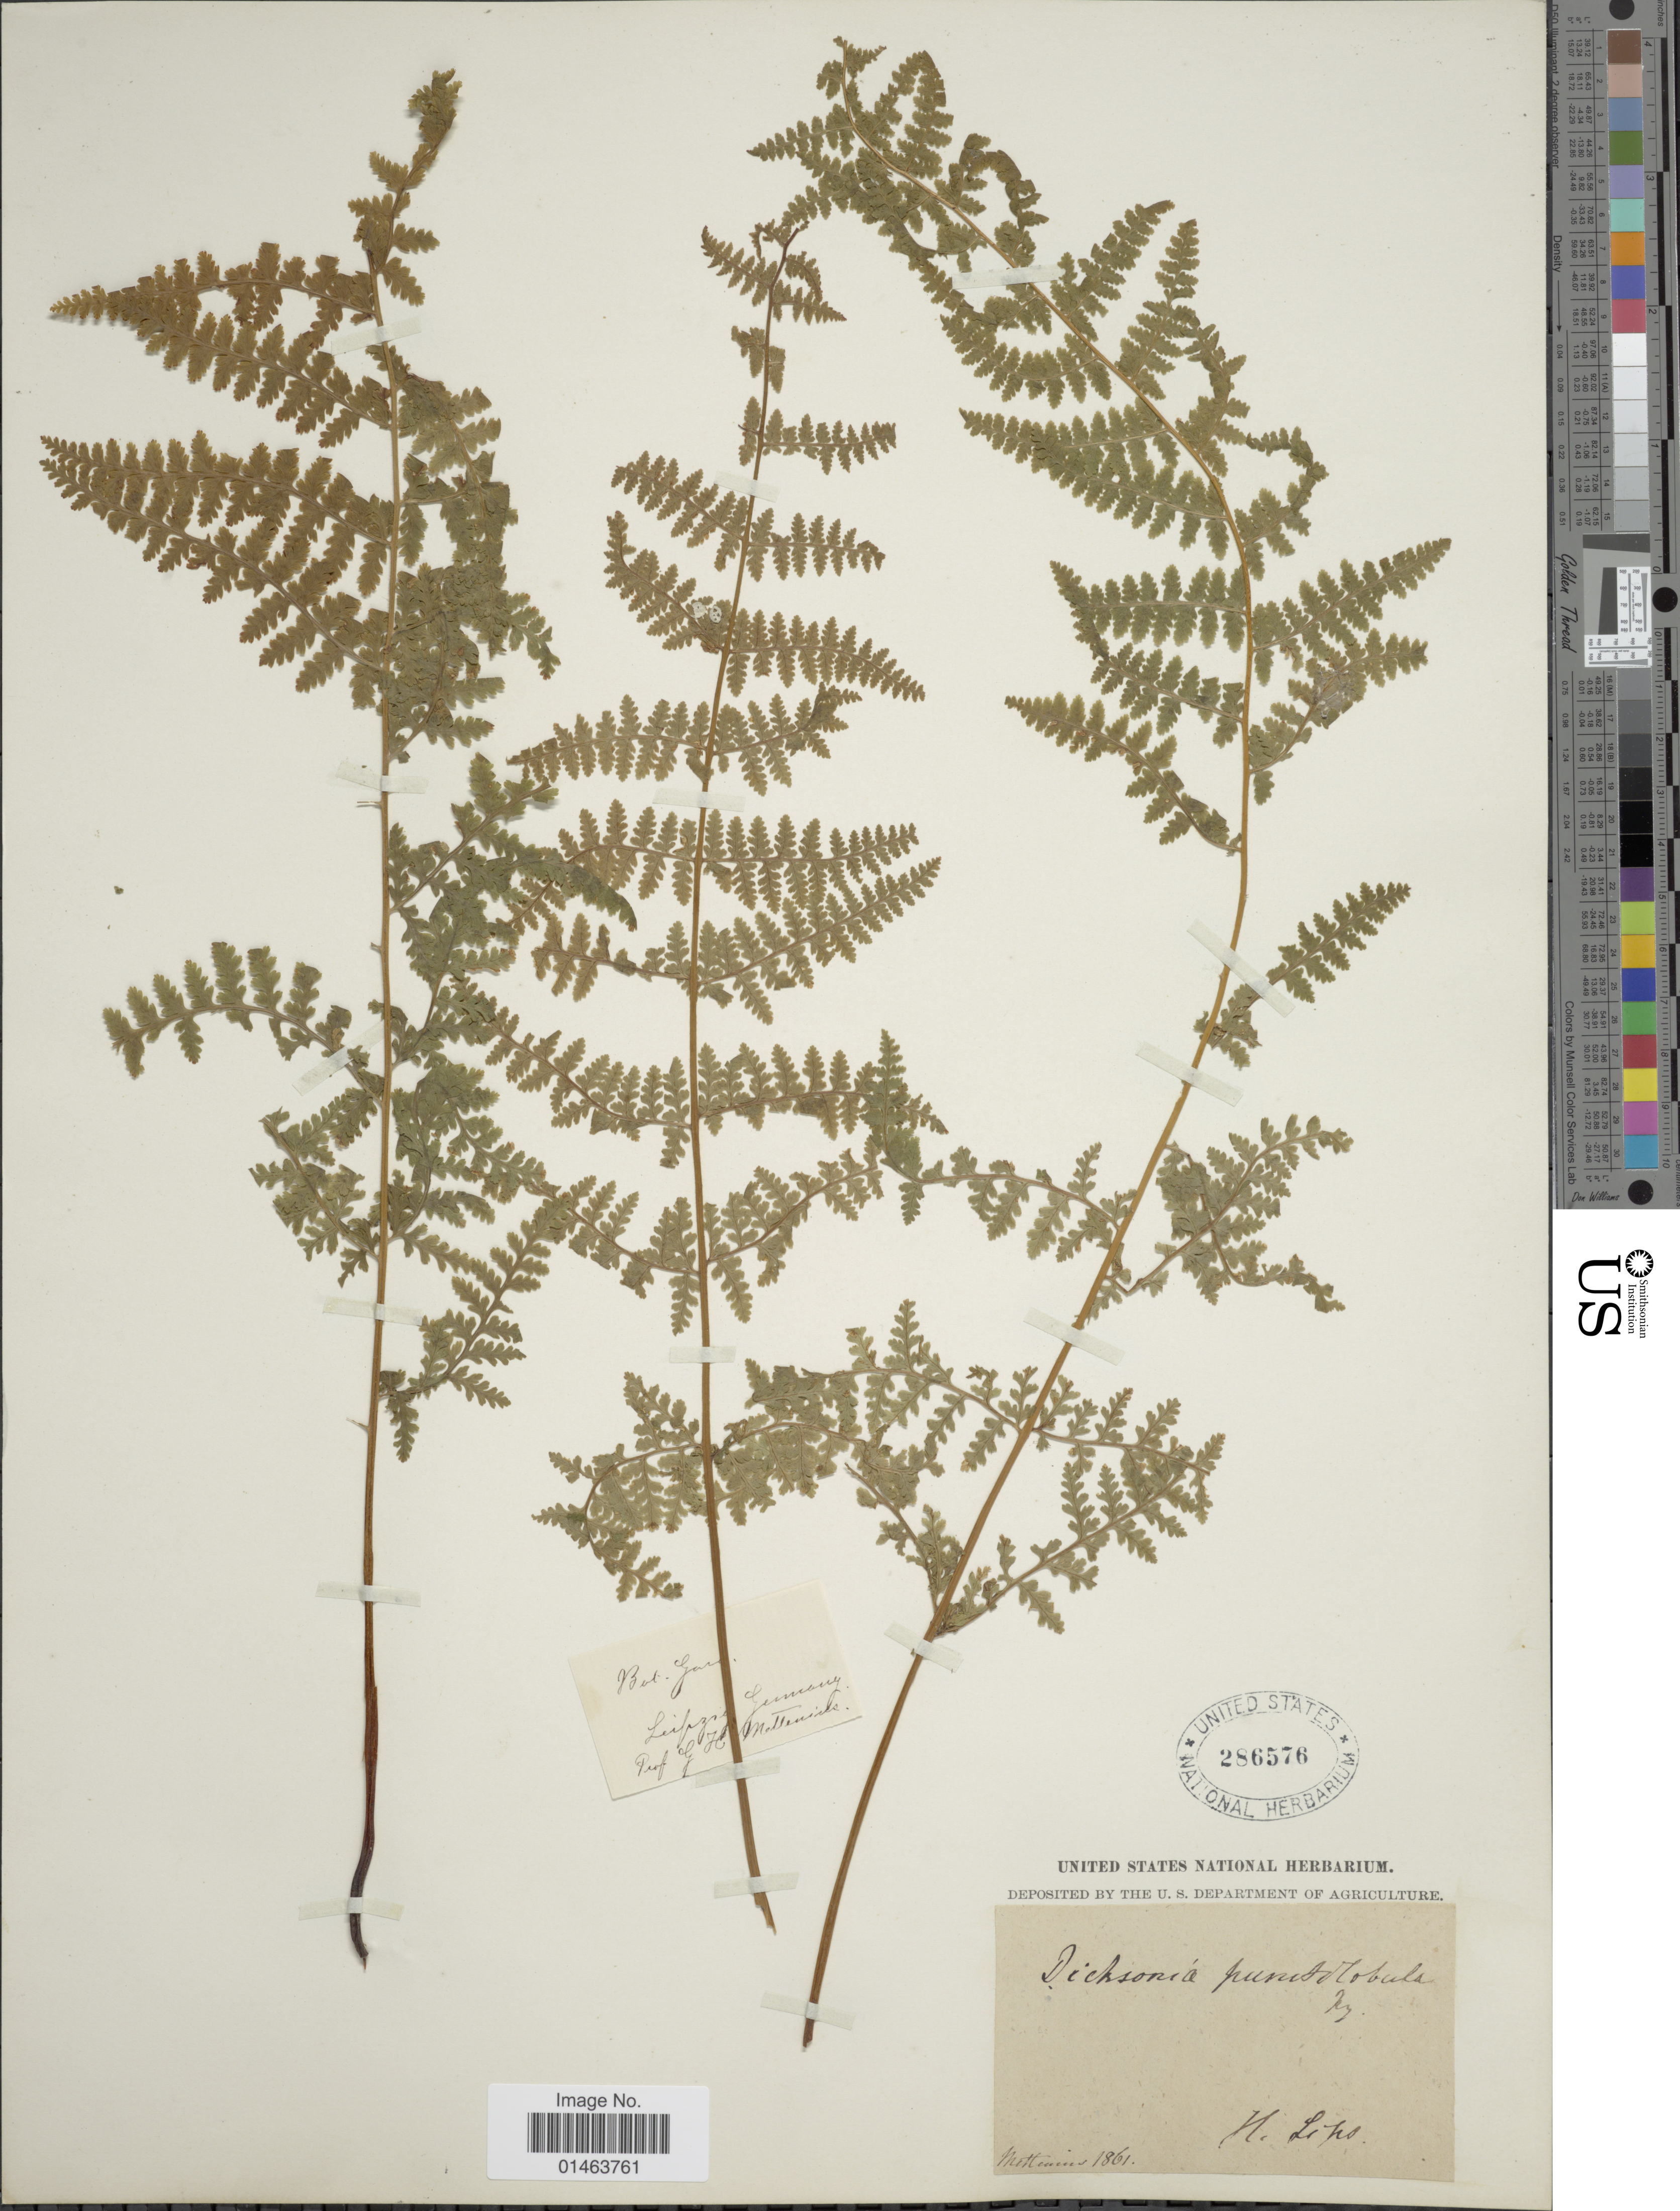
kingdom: Plantae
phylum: Tracheophyta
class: Polypodiopsida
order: Polypodiales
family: Dennstaedtiaceae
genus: Dennstaedtia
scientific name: Dennstaedtia punctilobula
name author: (Michx.) T. Moore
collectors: G. H. Mettenius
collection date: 1861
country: Germany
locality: Lei [illegible text] Germany [unsure placement]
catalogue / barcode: US 286576